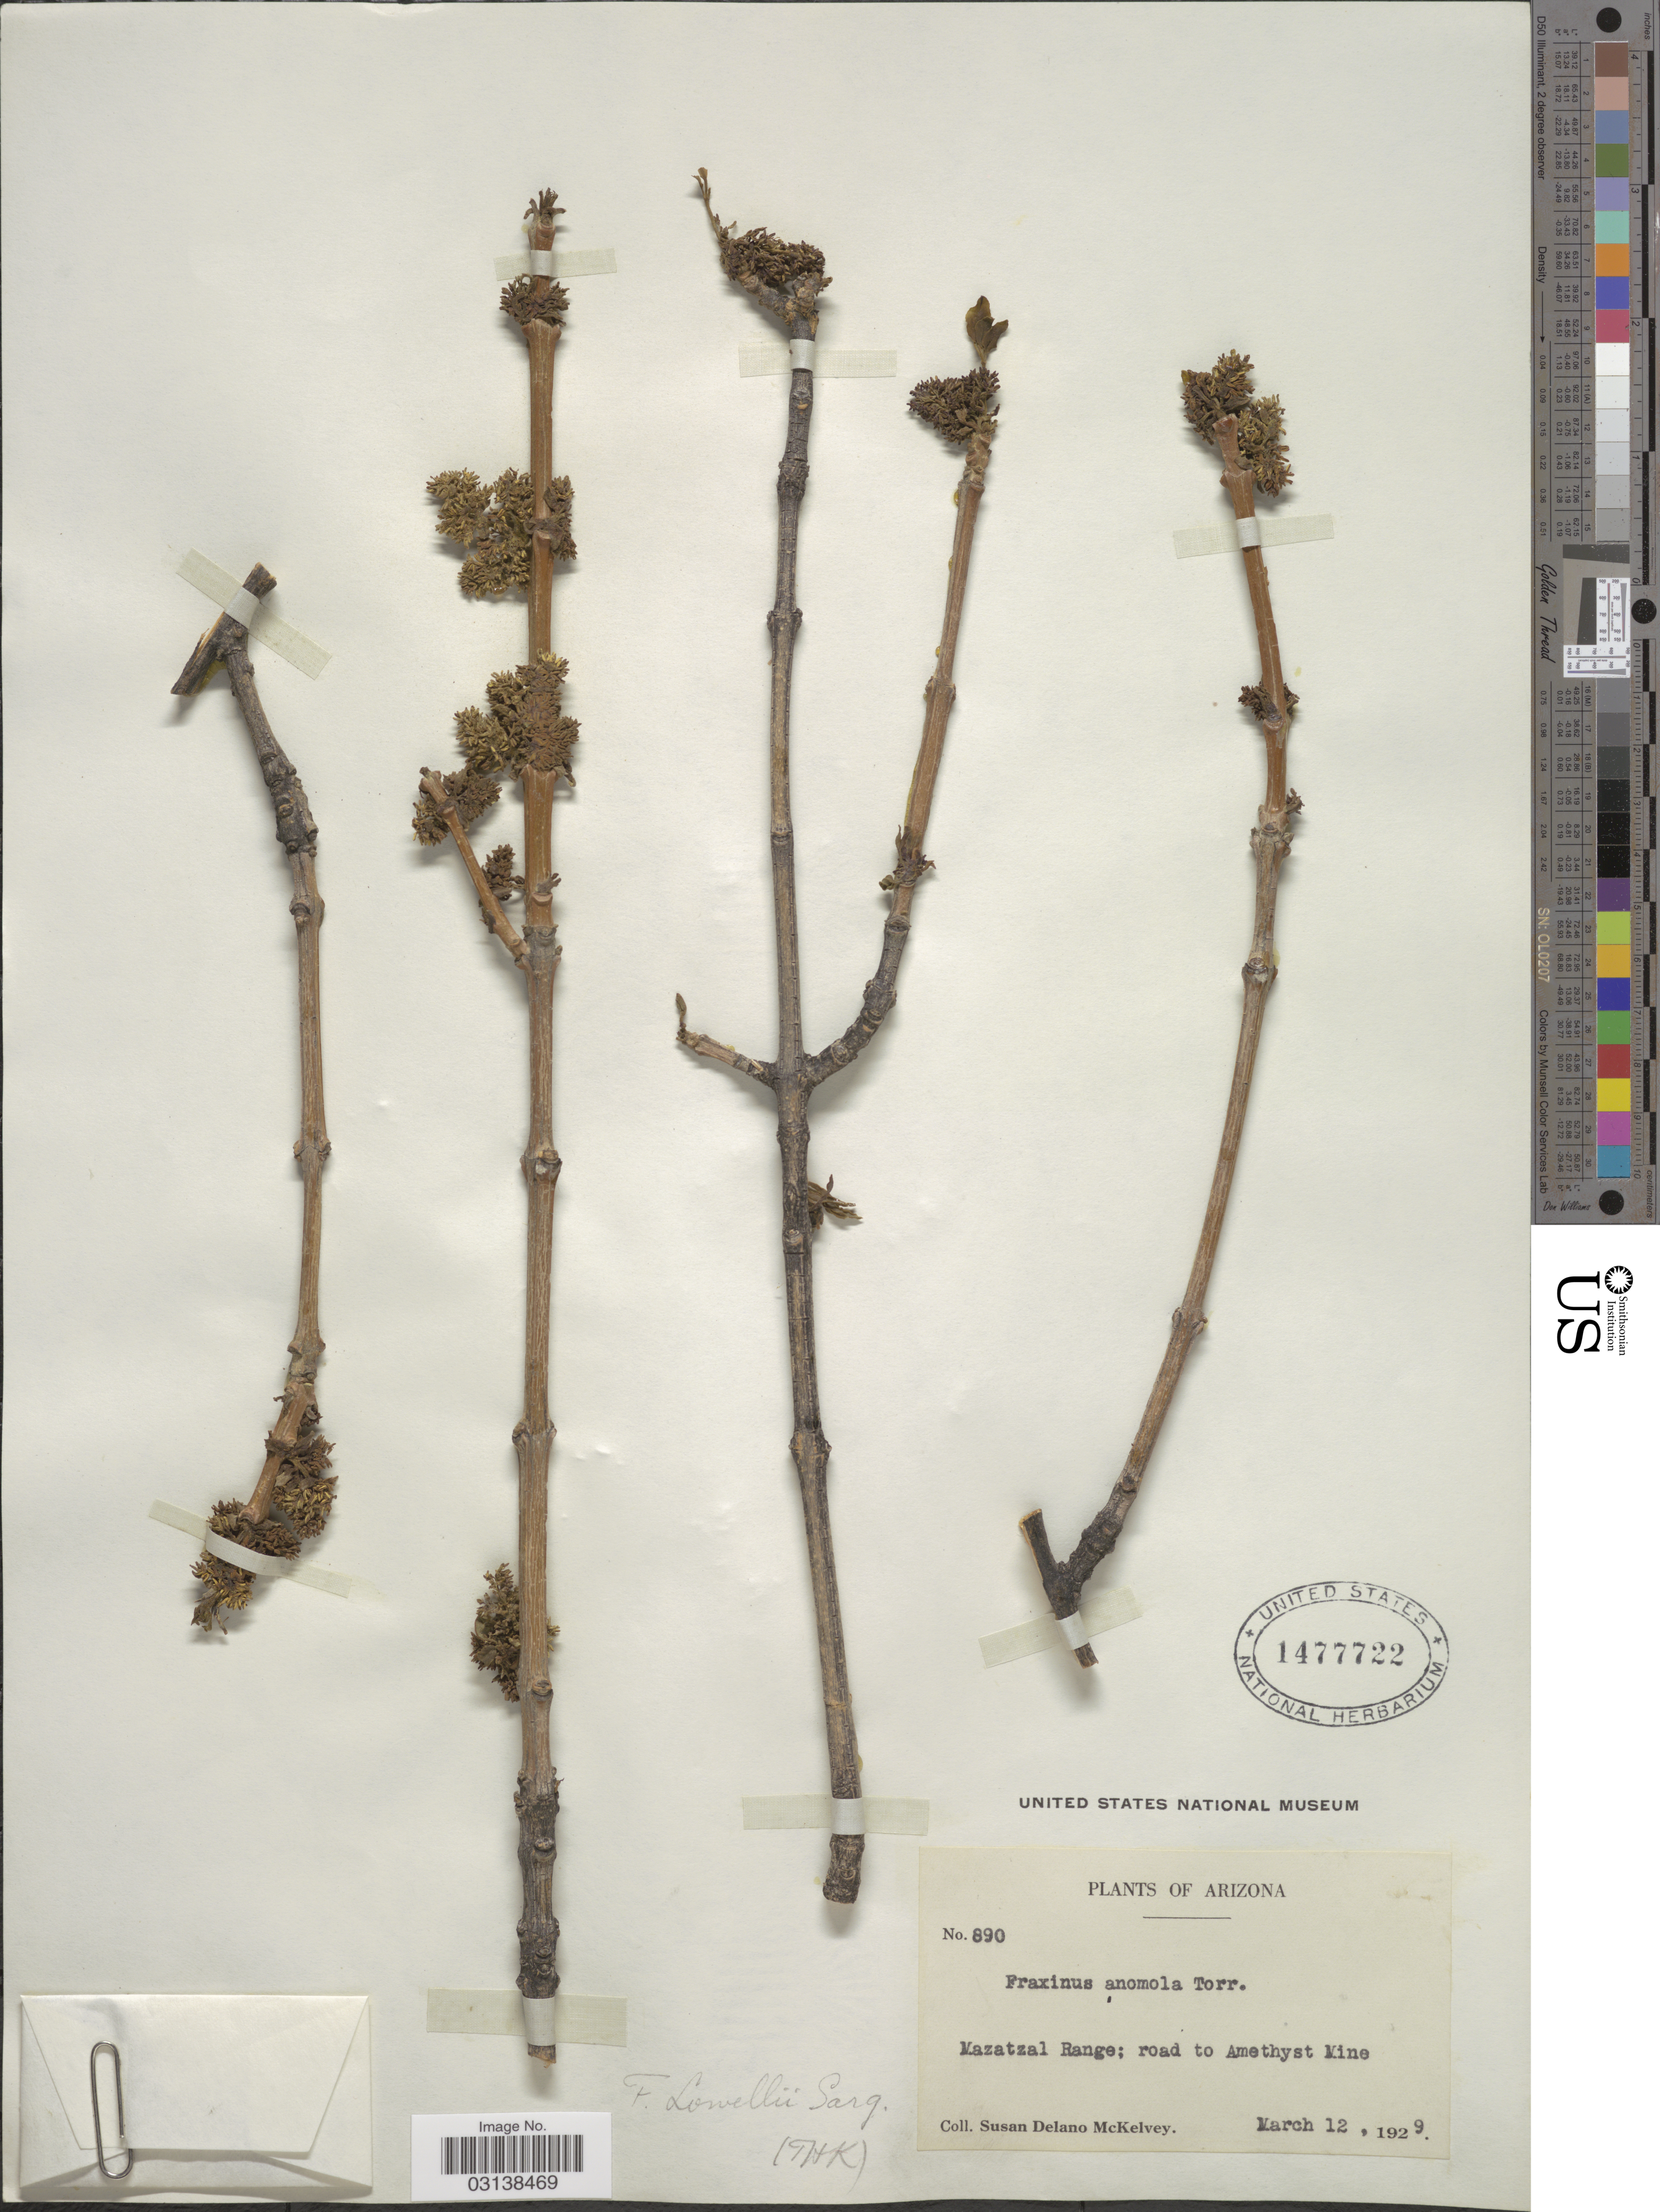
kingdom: Plantae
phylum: Tracheophyta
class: Magnoliopsida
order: Lamiales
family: Oleaceae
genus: Fraxinus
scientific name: Fraxinus anomala var. lowellii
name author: (Sarg. ex Rehder) Little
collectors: S. A. McKelvey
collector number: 890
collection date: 1929-03-12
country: United States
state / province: Arizona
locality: Mazatzal Range; road to Amethyst Mine.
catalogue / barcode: US 1477722